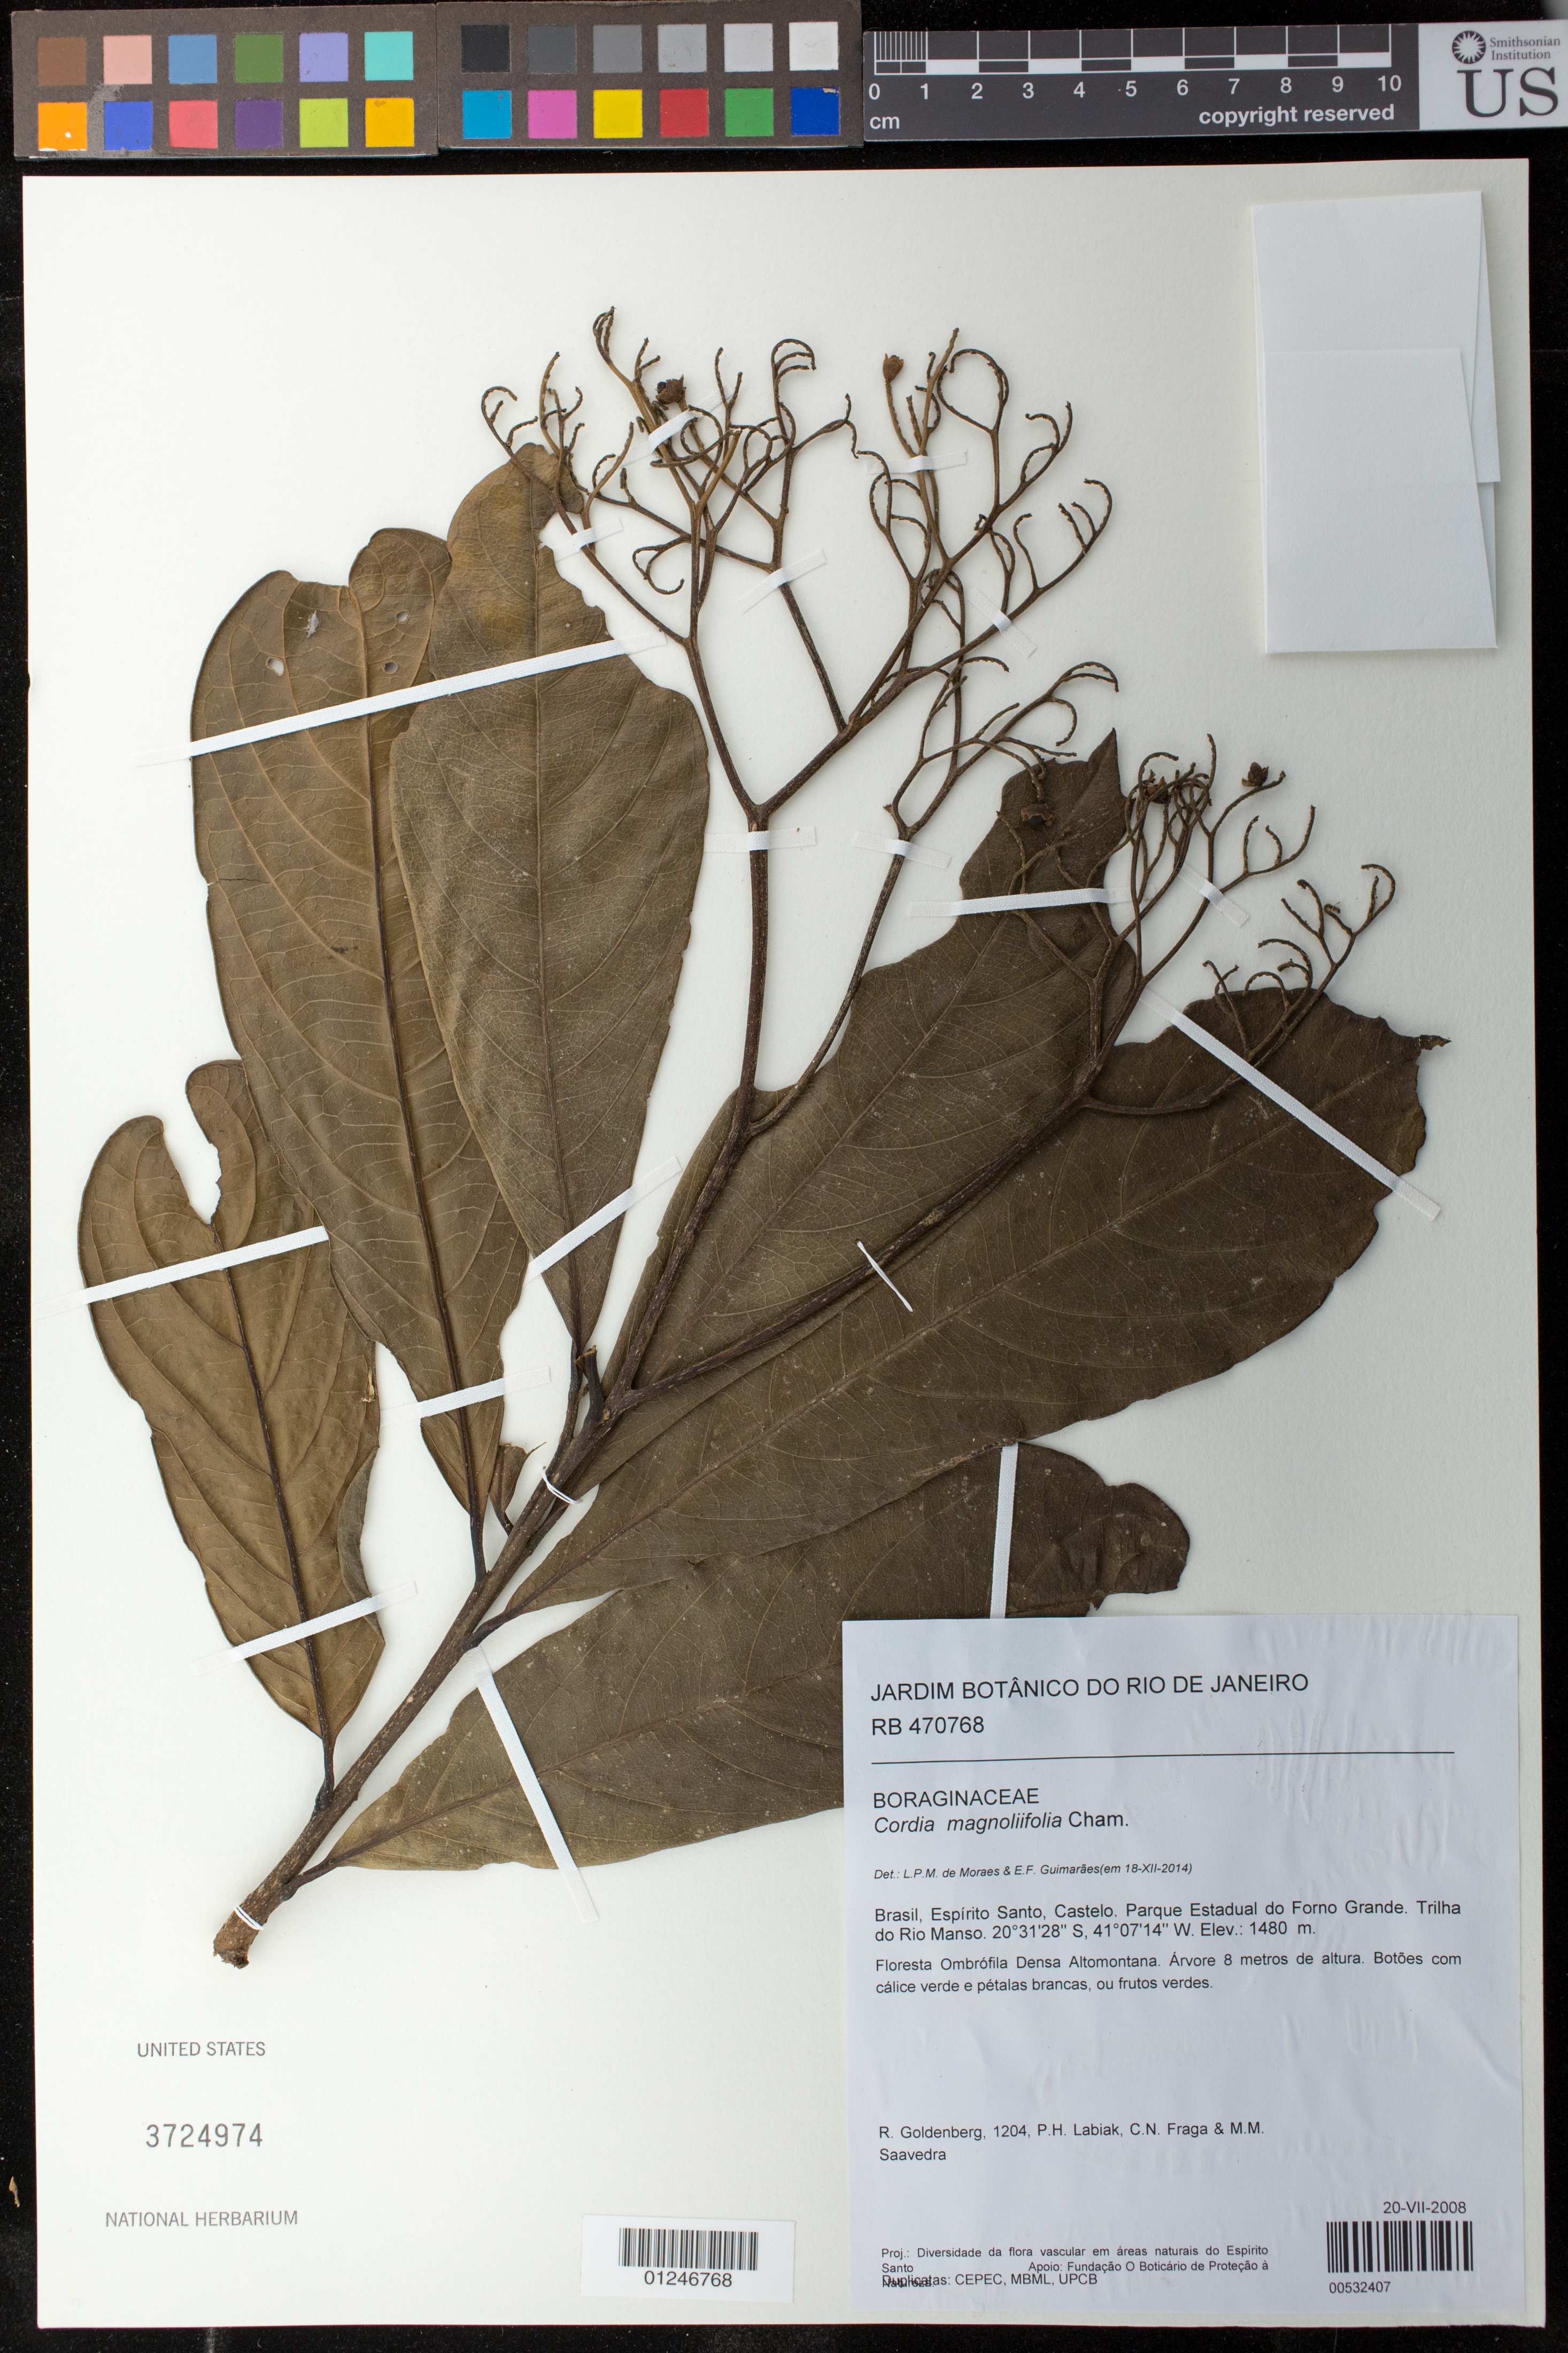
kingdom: Plantae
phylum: Tracheophyta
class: Magnoliopsida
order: Boraginales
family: Cordiaceae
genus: Cordia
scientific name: Cordia magnoliifolia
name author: Cham.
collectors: R. Goldenberg, P. H. Labiak, C. N. de Fraga & M. Saavedra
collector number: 1204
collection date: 2008-07-20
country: Brazil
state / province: Espírito Santo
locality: Castelo. Parque Estadual do Forno Grande. Thilha do Rio Manso.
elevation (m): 1480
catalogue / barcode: US 3724974